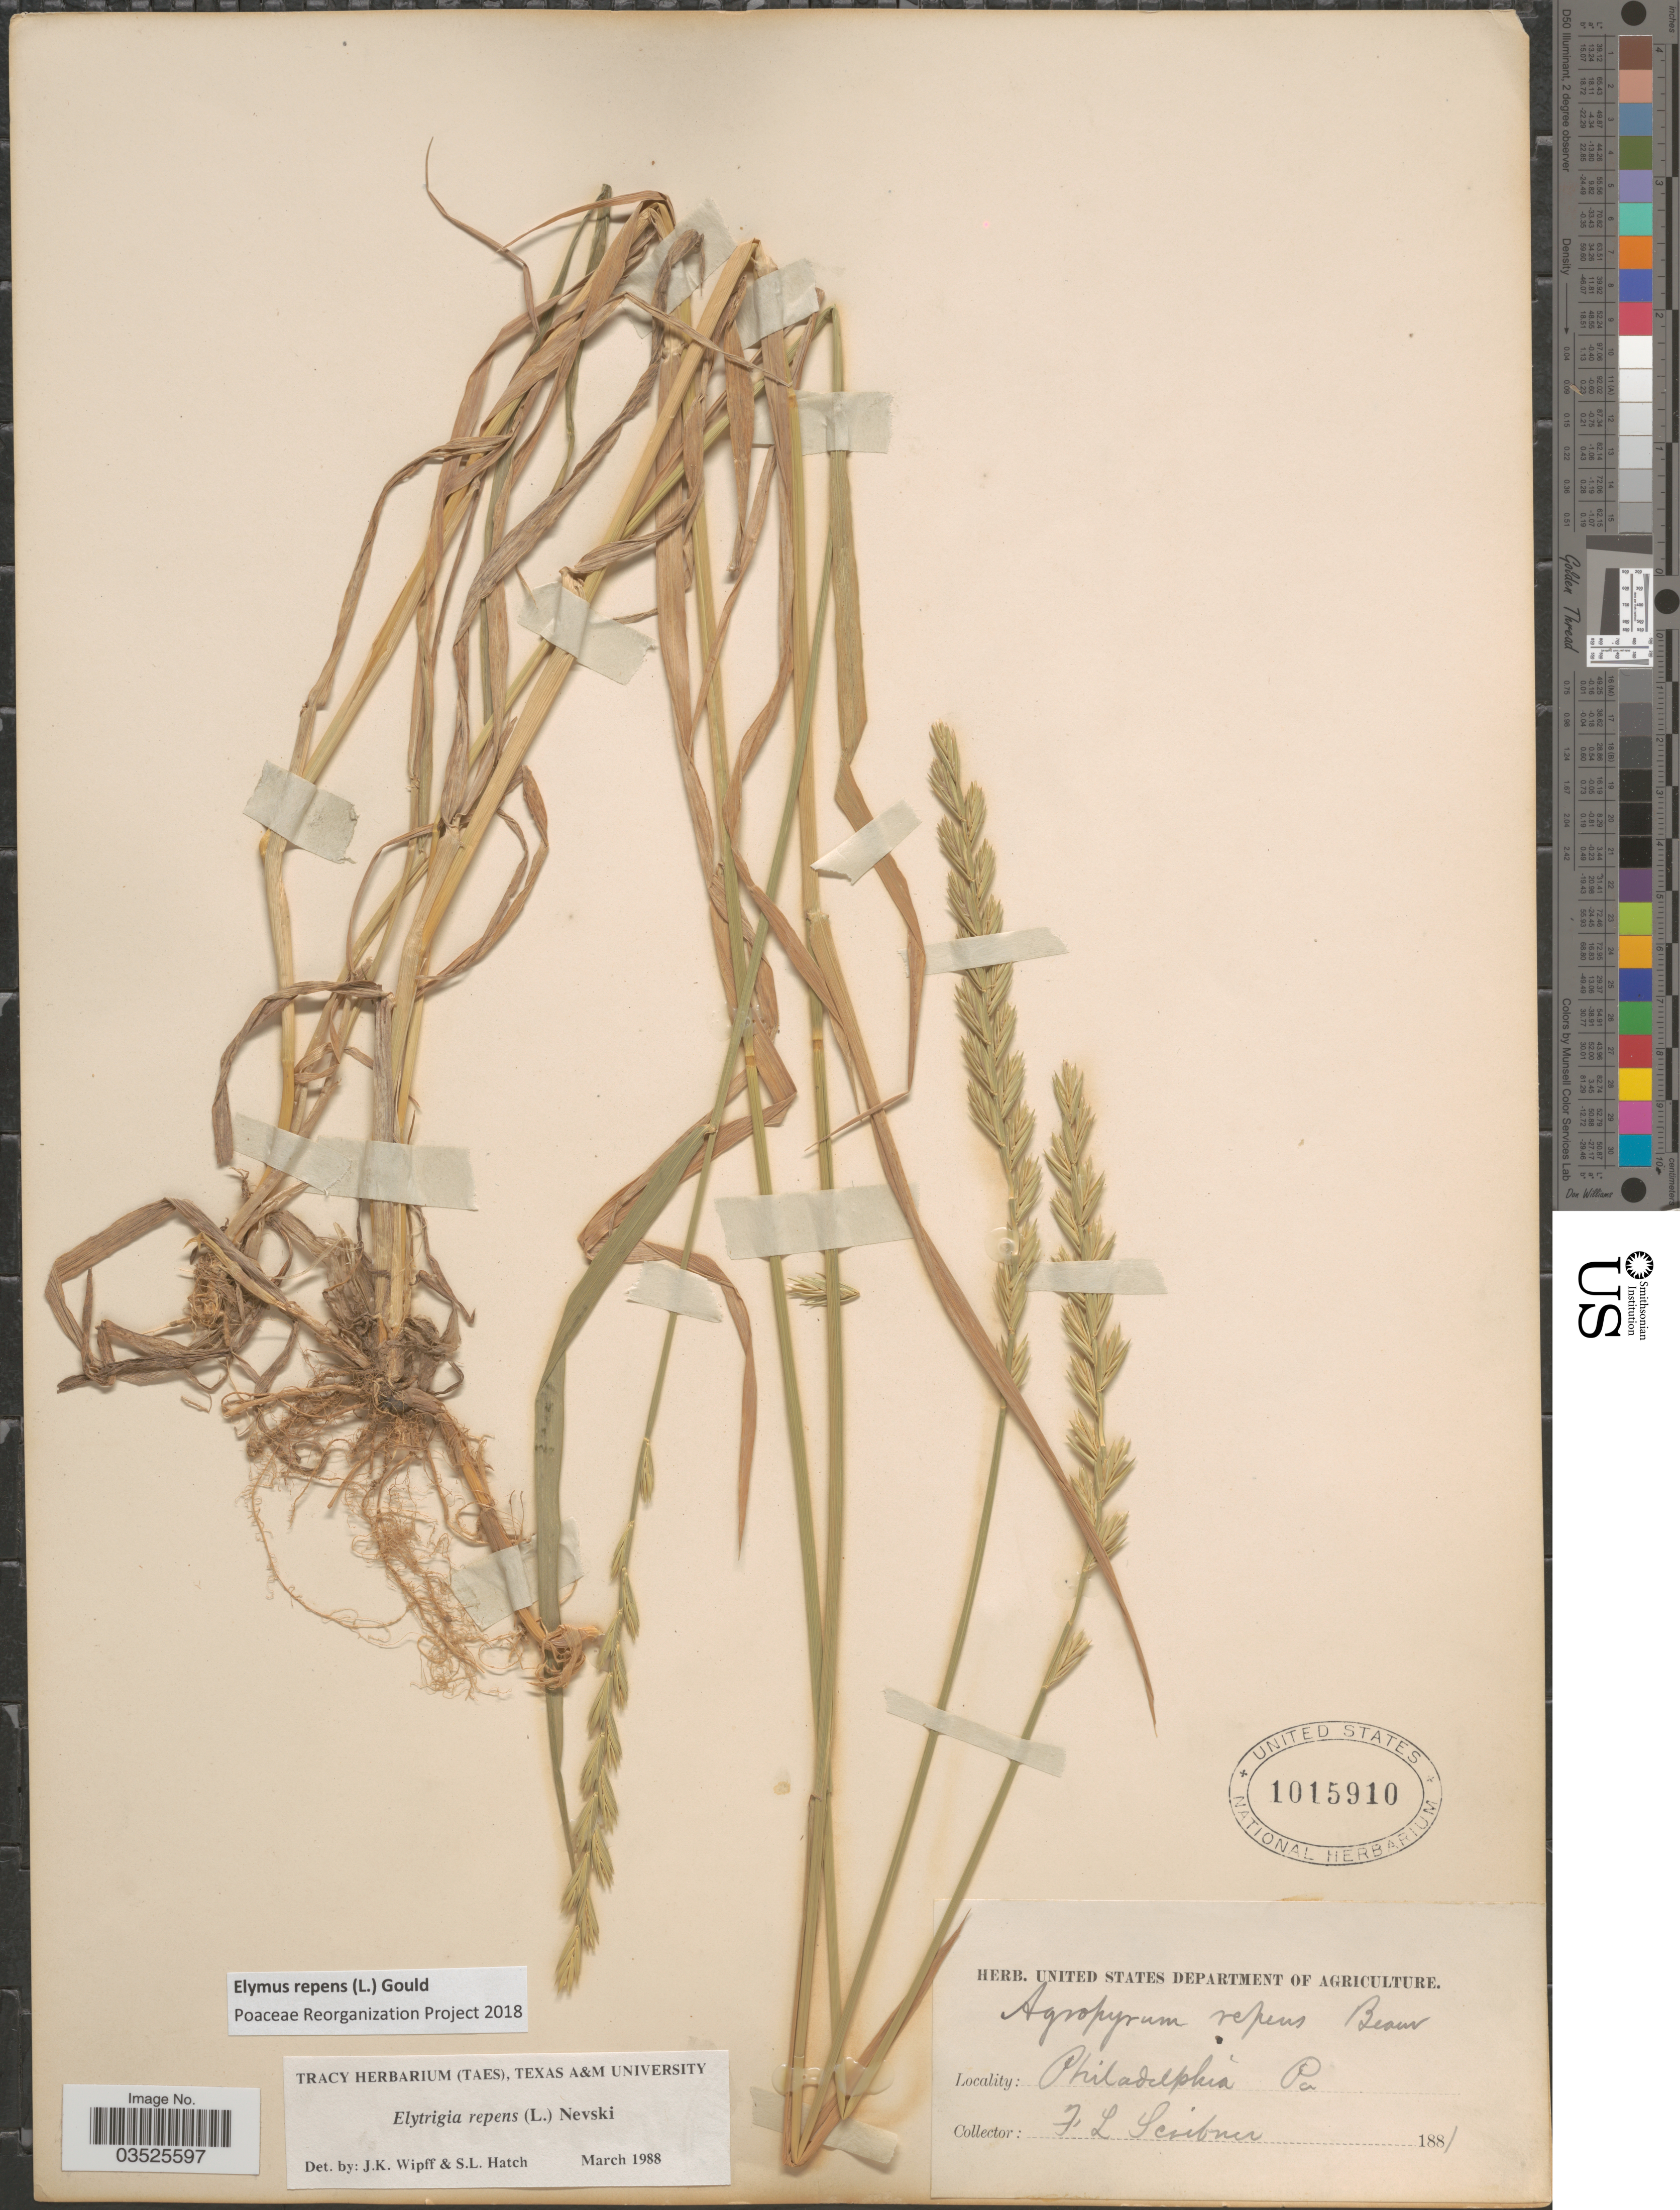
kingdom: Plantae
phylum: Tracheophyta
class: Liliopsida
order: Poales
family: Poaceae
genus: Elymus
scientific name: Elymus repens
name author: (L.) Gould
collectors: F. L. Scribner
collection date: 1881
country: United States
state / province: Pennsylvania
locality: Philadelphia.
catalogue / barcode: US 1015910